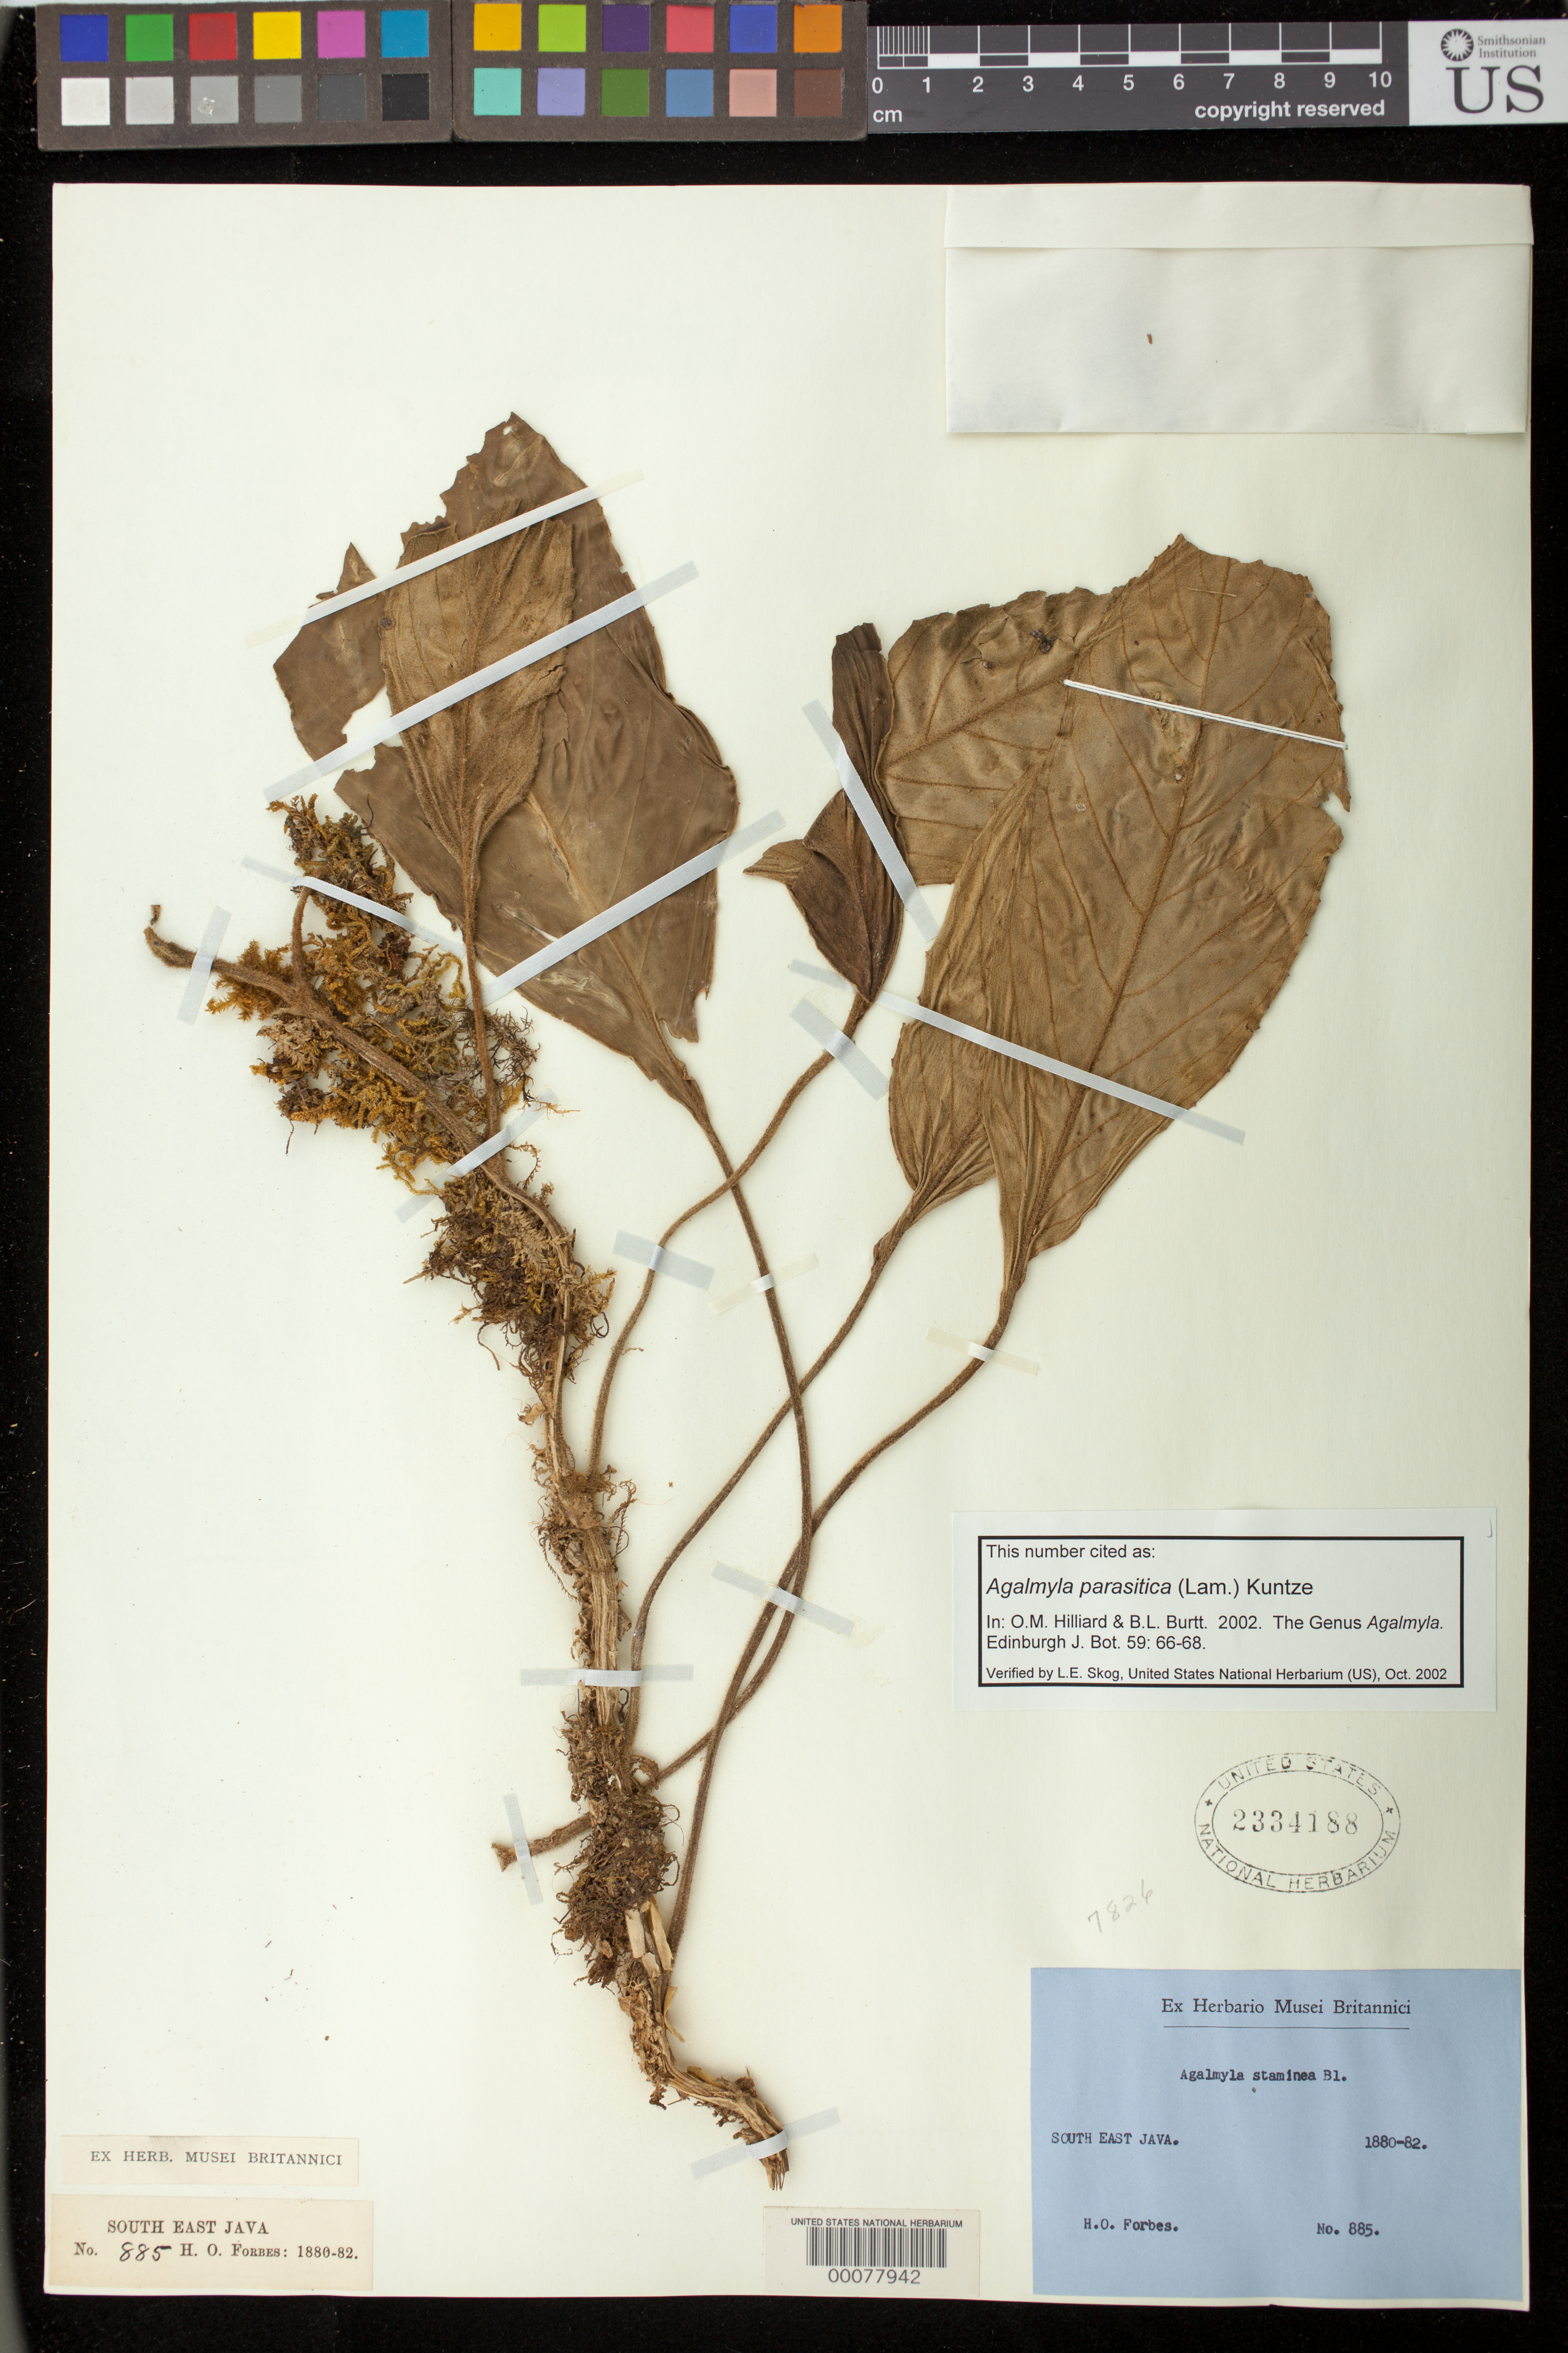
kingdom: Plantae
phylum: Tracheophyta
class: Magnoliopsida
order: Lamiales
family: Gesneriaceae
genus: Agalmyla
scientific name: Agalmyla parasitica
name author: (Lam.) Kuntze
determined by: Hilliard, O. M.; Burtt, B. L.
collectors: H. O. Forbes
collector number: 885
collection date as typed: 1880-82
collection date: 1880/1882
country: Indonesia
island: Java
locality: South East Java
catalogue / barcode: US 2334188